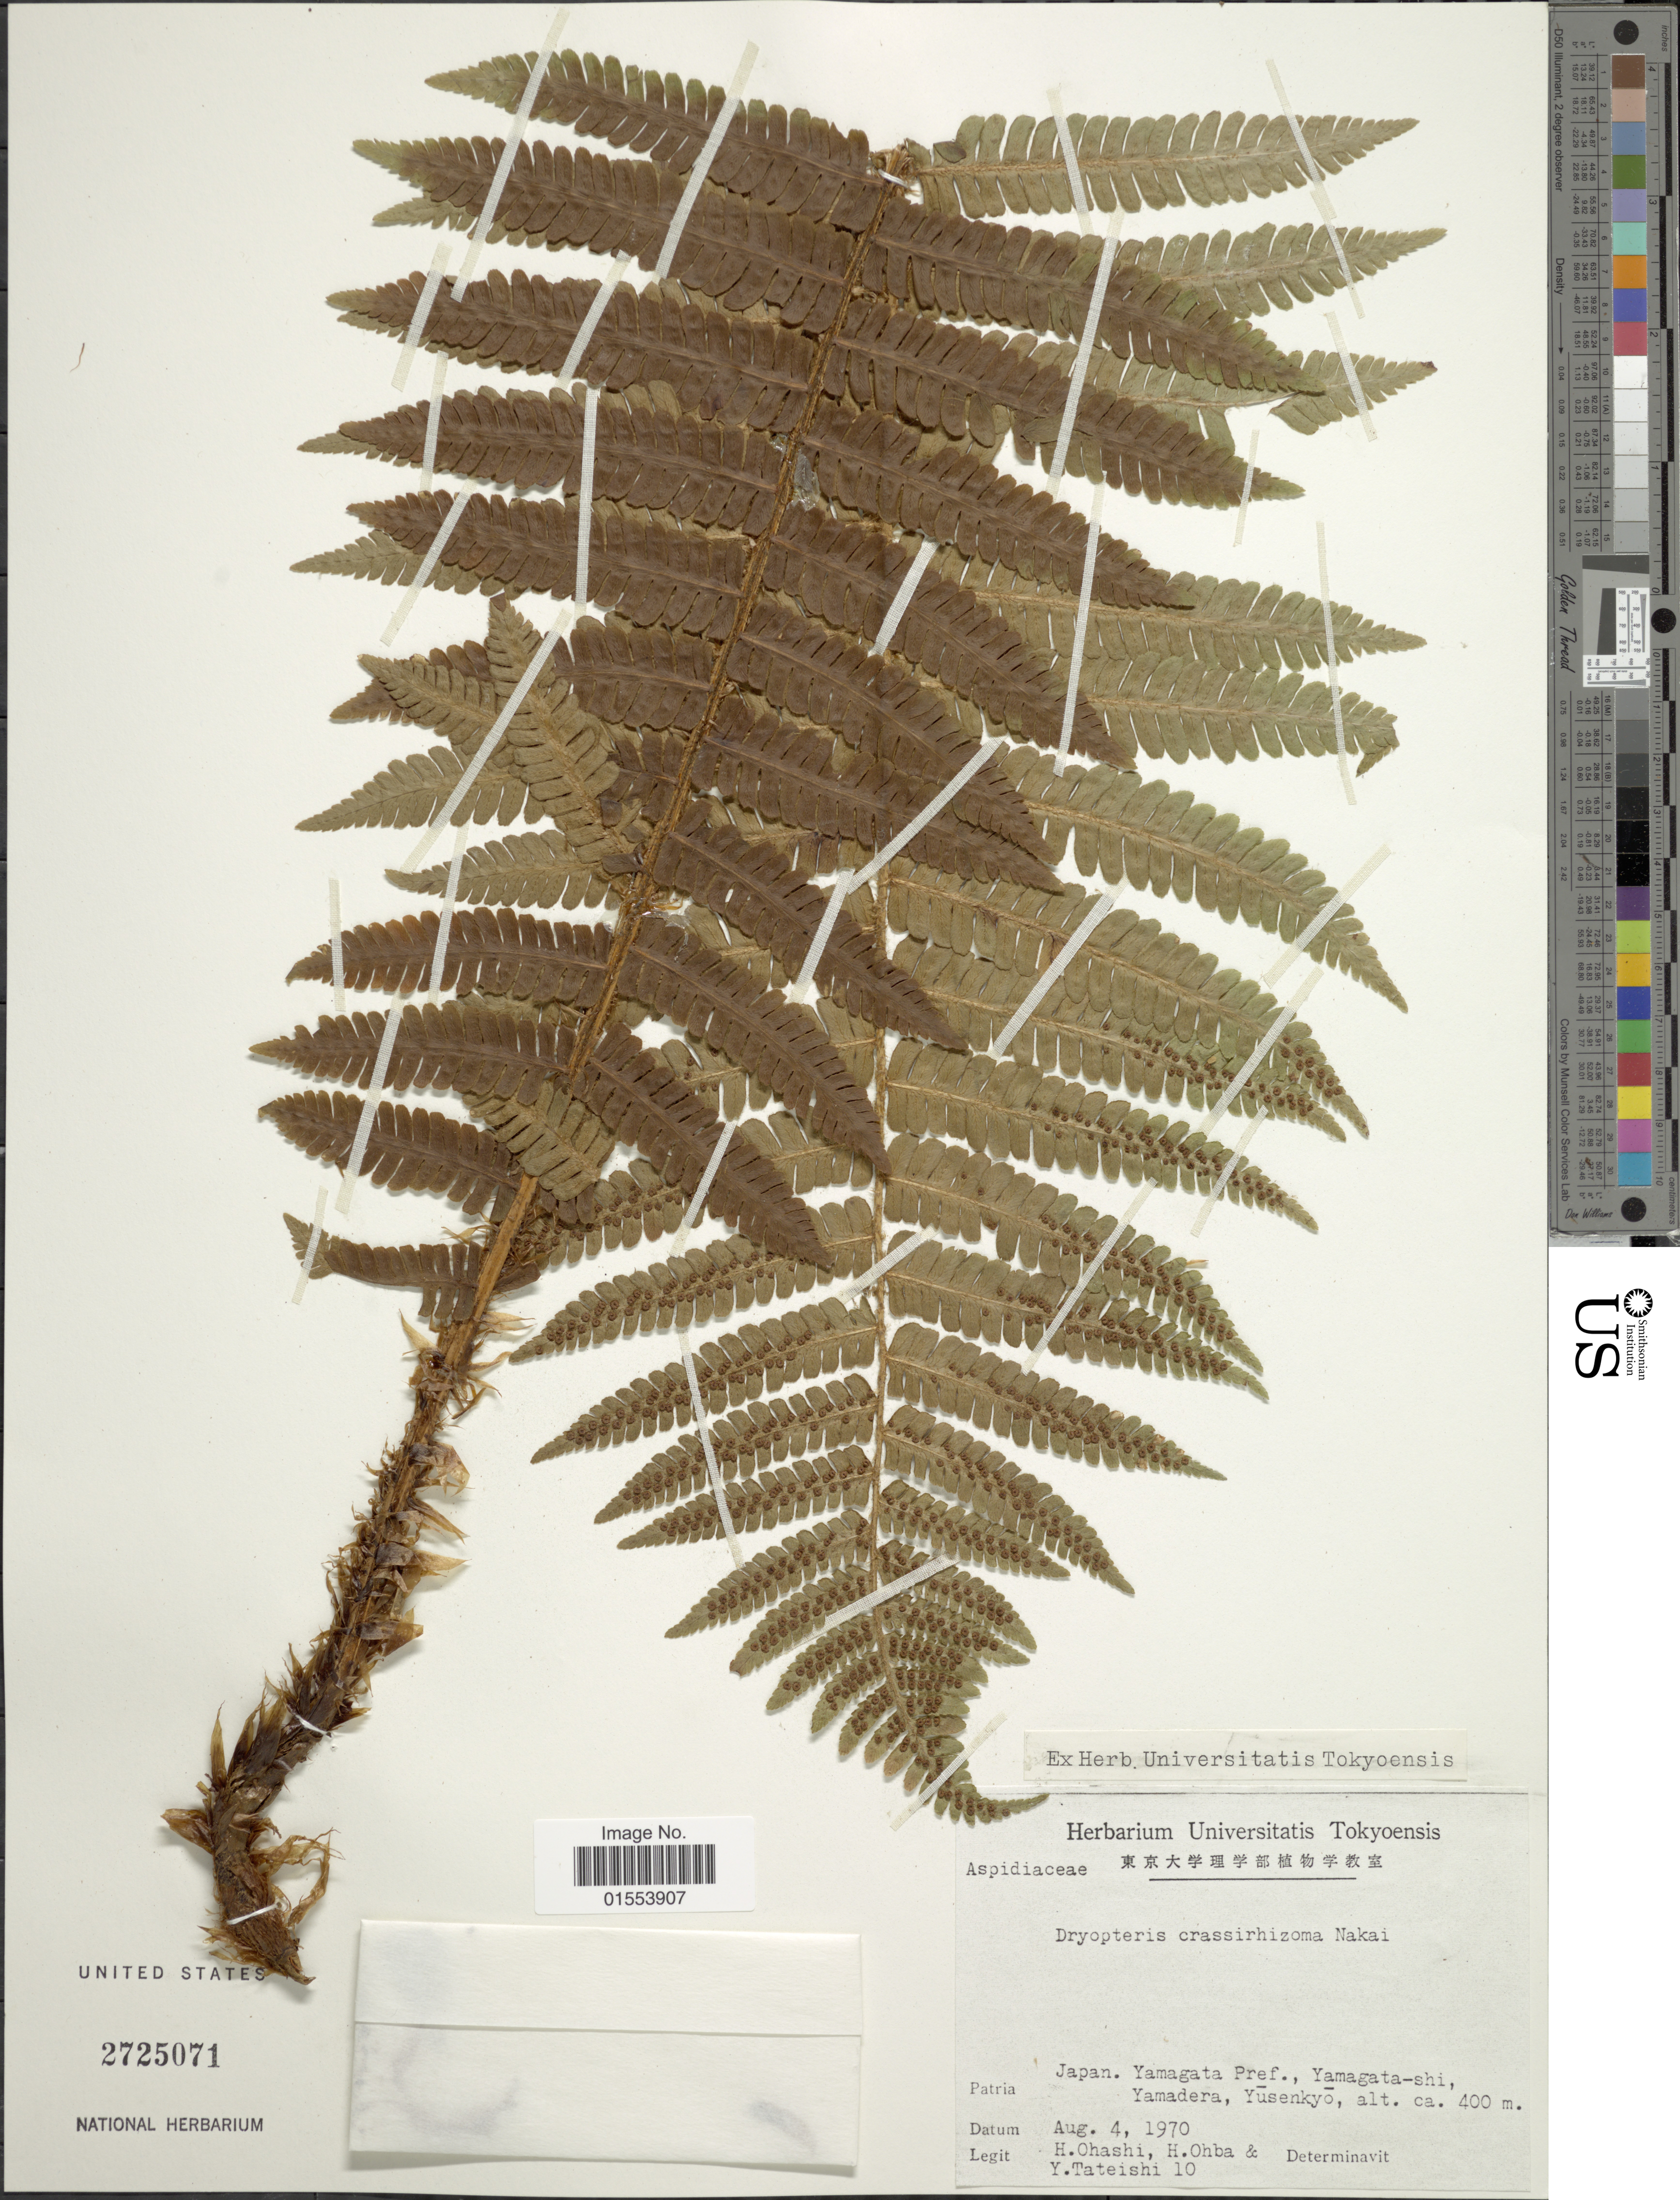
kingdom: Plantae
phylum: Tracheophyta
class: Polypodiopsida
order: Polypodiales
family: Dryopteridaceae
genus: Dryopteris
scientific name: Dryopteris crassirhizoma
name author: Nakai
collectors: H. Ohashi, H. Ohba & Y. Tateishi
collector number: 10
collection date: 1970-08-04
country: Japan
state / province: Yamagata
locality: Japan. Yamagata Pref., Yamagata-shi, Yamadera, Yusenkyo.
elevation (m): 400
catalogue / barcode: US 2725071